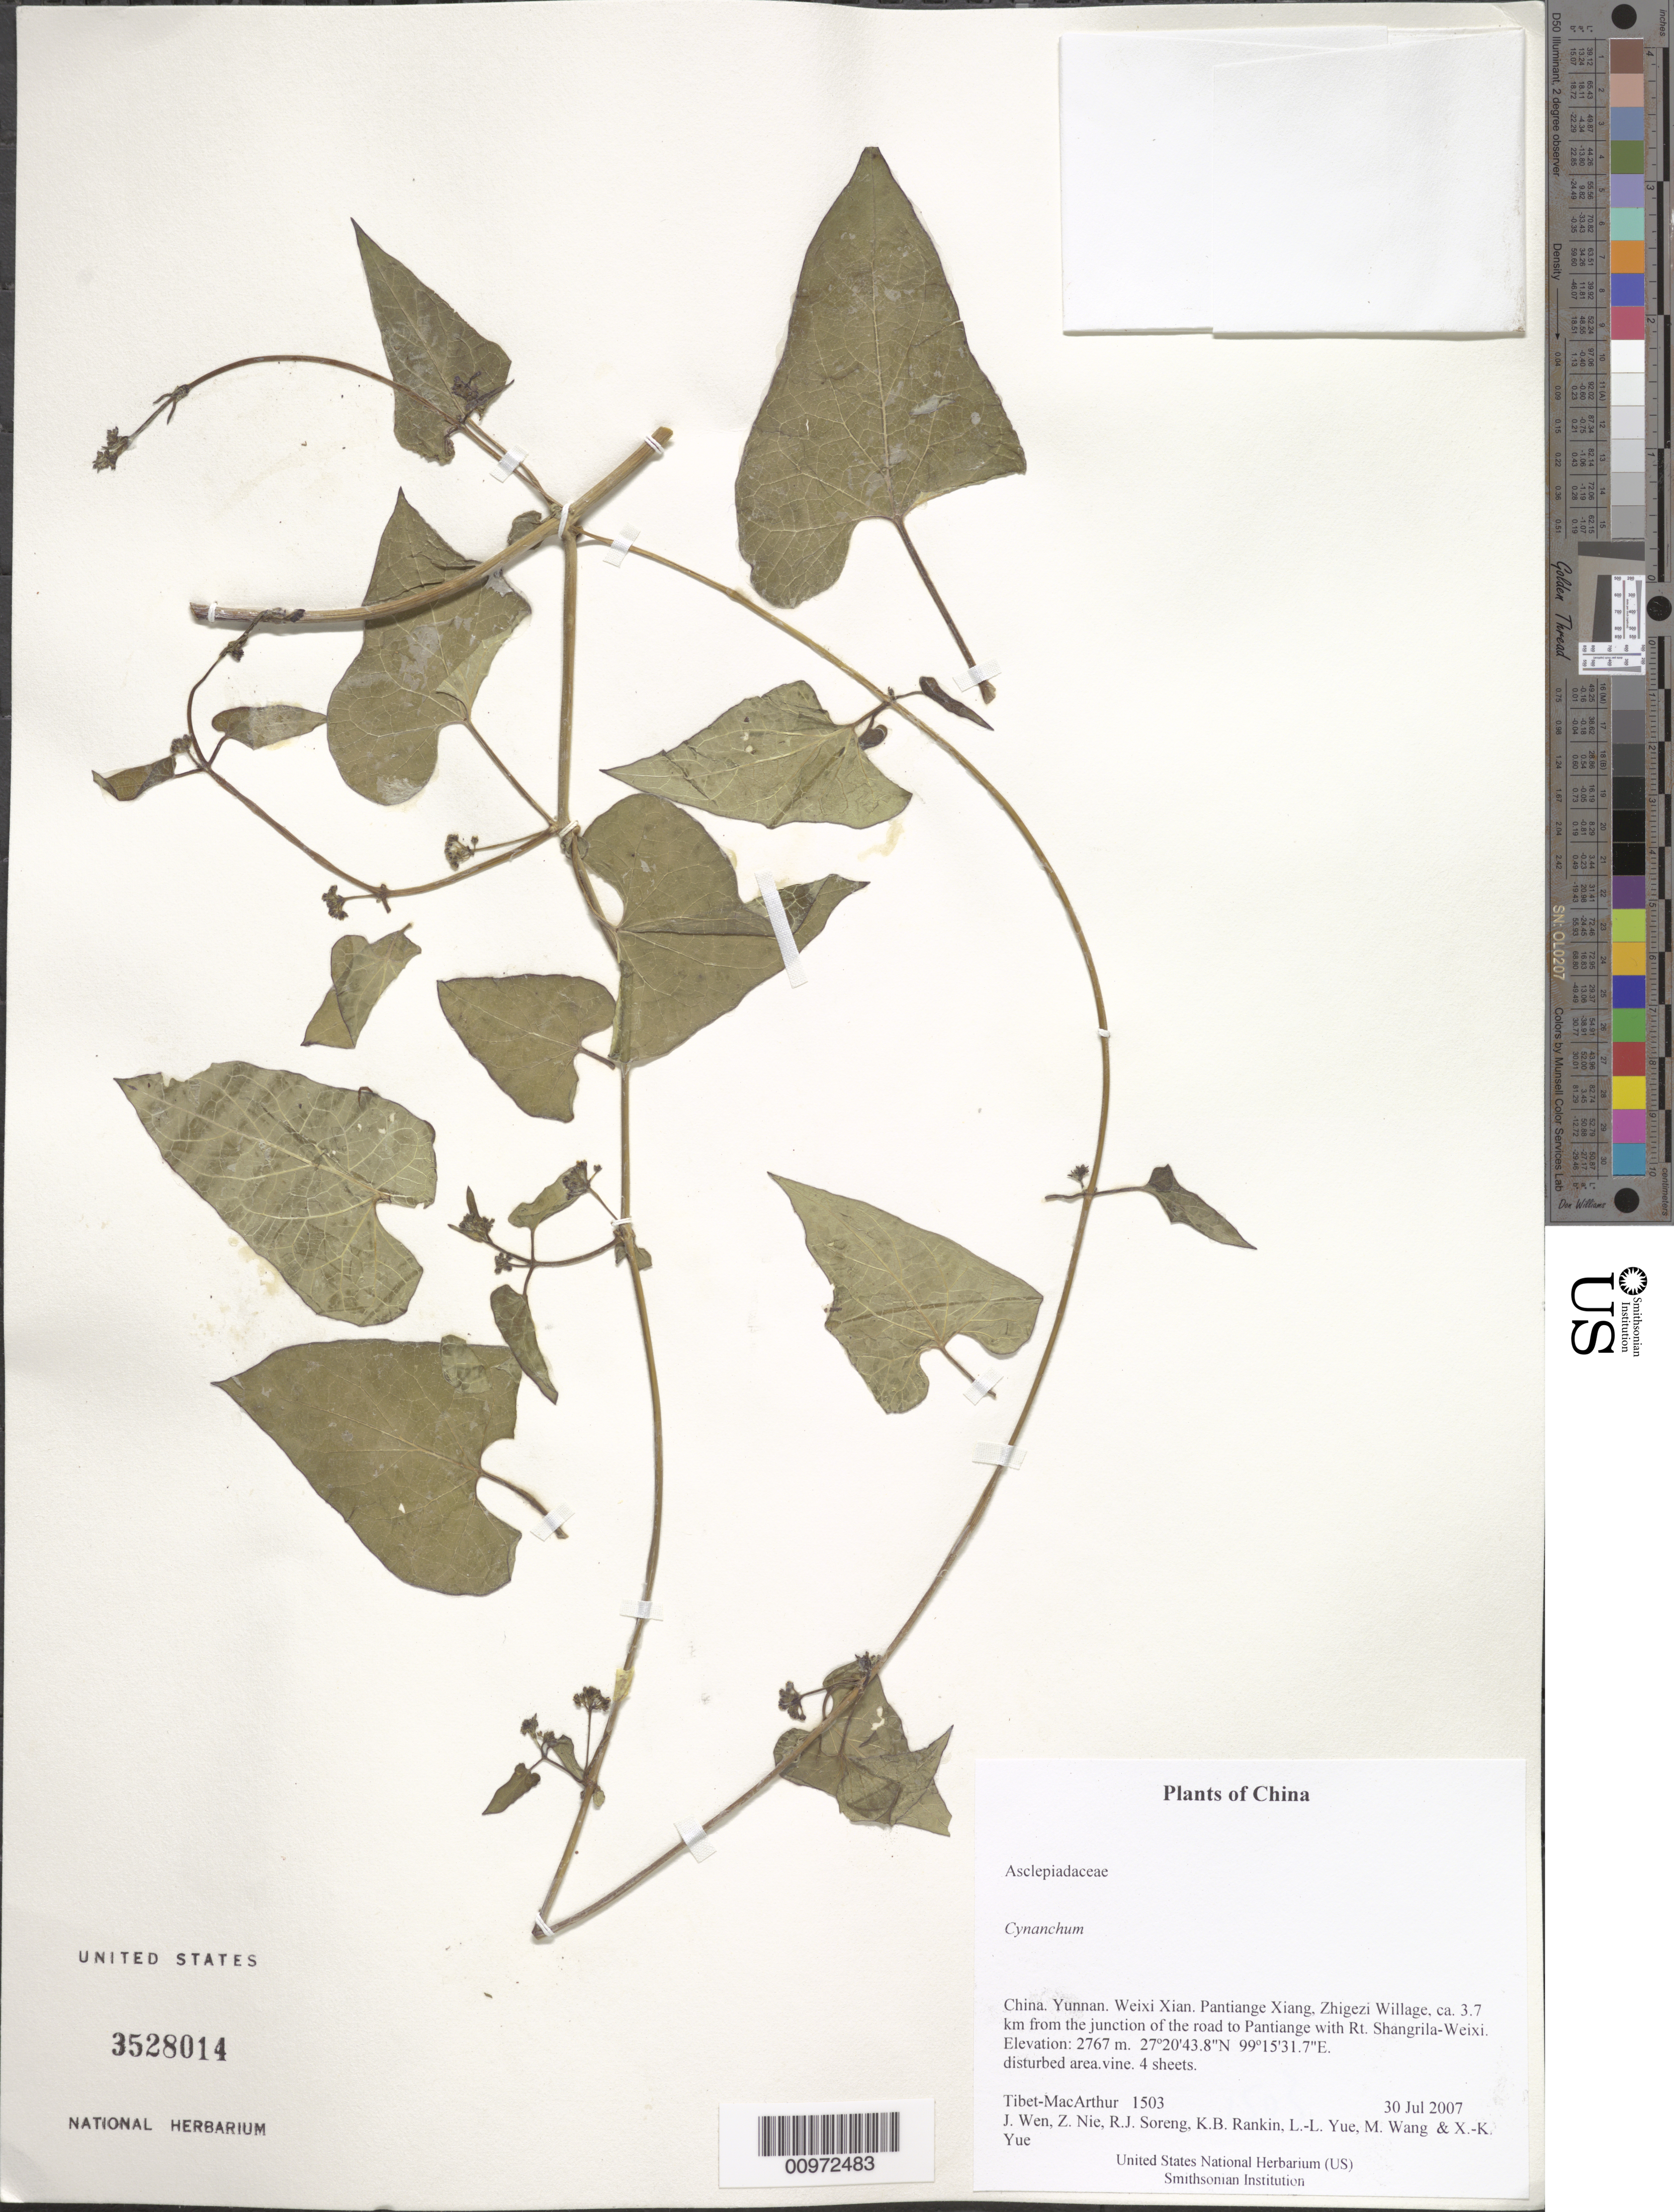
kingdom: Plantae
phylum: Tracheophyta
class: Magnoliopsida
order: Gentianales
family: Apocynaceae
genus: Cynanchum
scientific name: Cynanchum sp.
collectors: Tibet-MacArthur, J. Wen, Z. Nie, R. J. Soreng, K. Rankin, L. Yue, M. Wang & X. Yue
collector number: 1503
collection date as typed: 30 Jul 2007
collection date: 2007-07-30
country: China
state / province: Yunnan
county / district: Weixi Xian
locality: Pantiange Xiang, Zhigezi Willage, ca. 3.7 km from the junction of the road to Pantiange with Rt. Shangrila-Weixi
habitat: disturbed area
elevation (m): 2767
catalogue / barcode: US 3528014